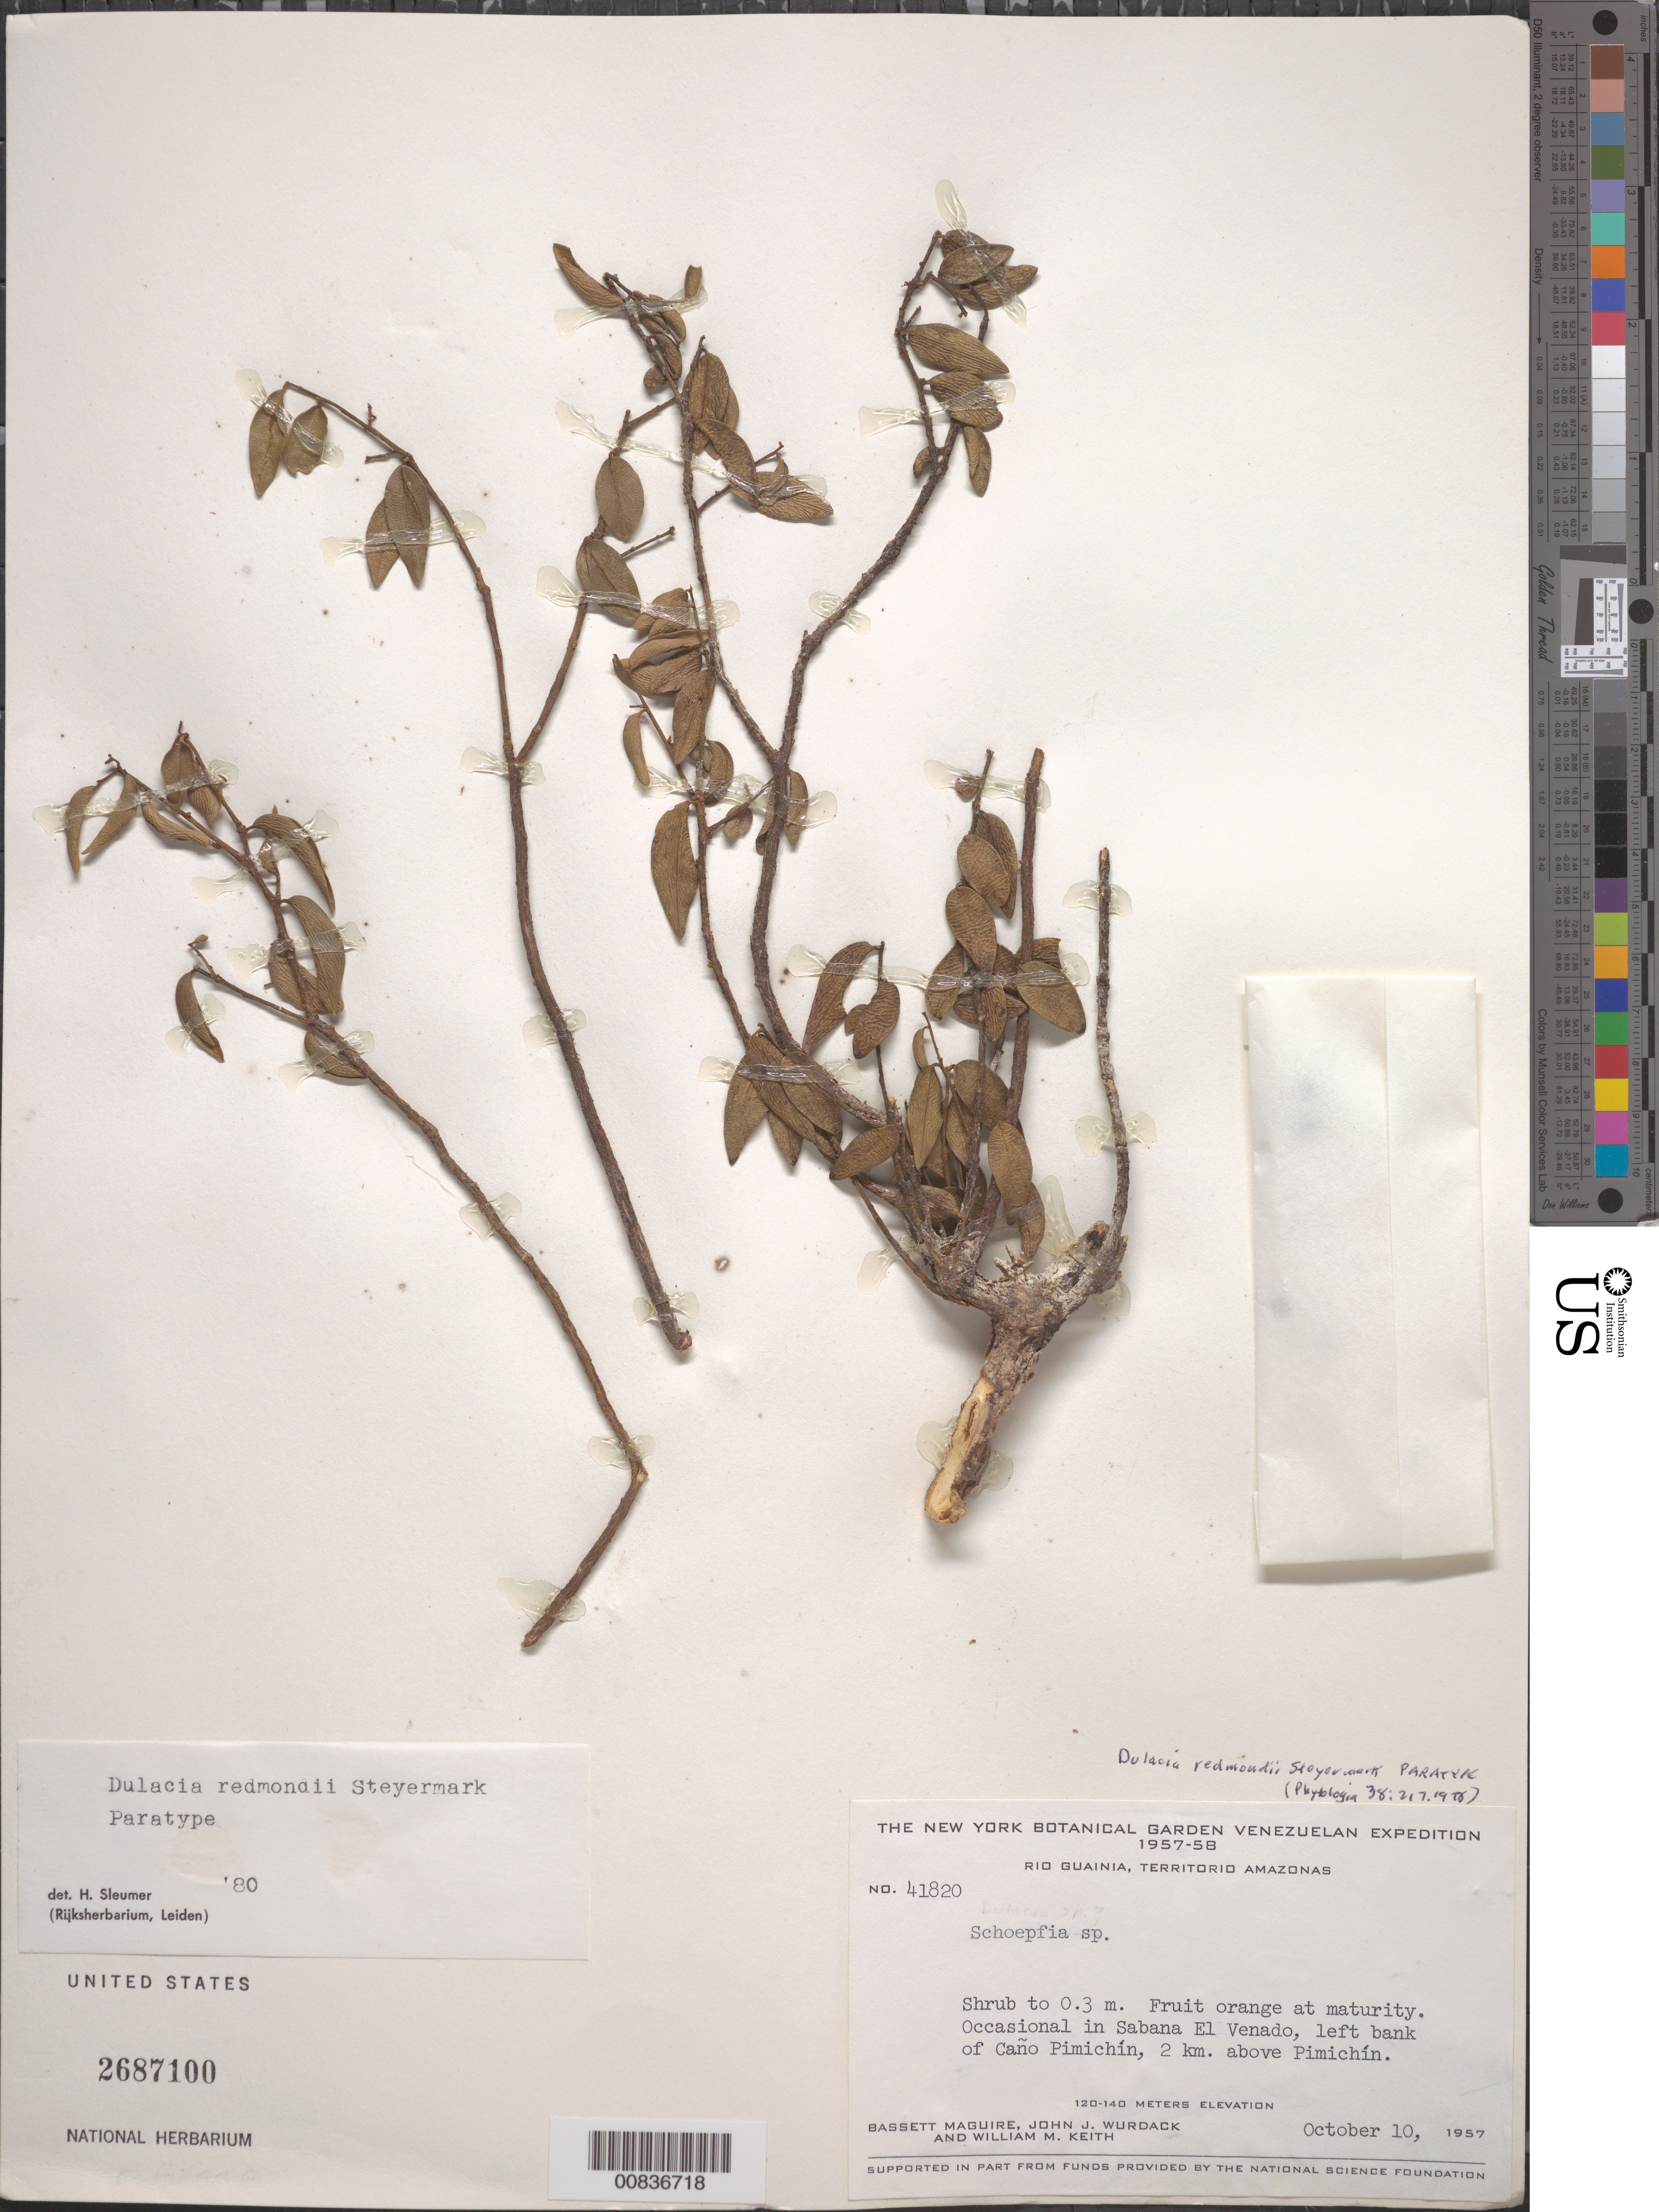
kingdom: Plantae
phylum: Tracheophyta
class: Magnoliopsida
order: Santalales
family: Olacaceae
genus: Dulacia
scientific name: Dulacia redmondii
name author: Steyerm.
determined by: Sleumer, H. O.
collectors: B. Maguire, J. J. Wurdack & W. Keith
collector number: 41820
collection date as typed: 10-Oct-57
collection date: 1957-10-10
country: Venezuela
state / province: Amazonas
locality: Río Guainía, Sabana El Venado, left bank of Caño Pimichin, 2 km above Pimichin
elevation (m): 120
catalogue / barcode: US 2687100